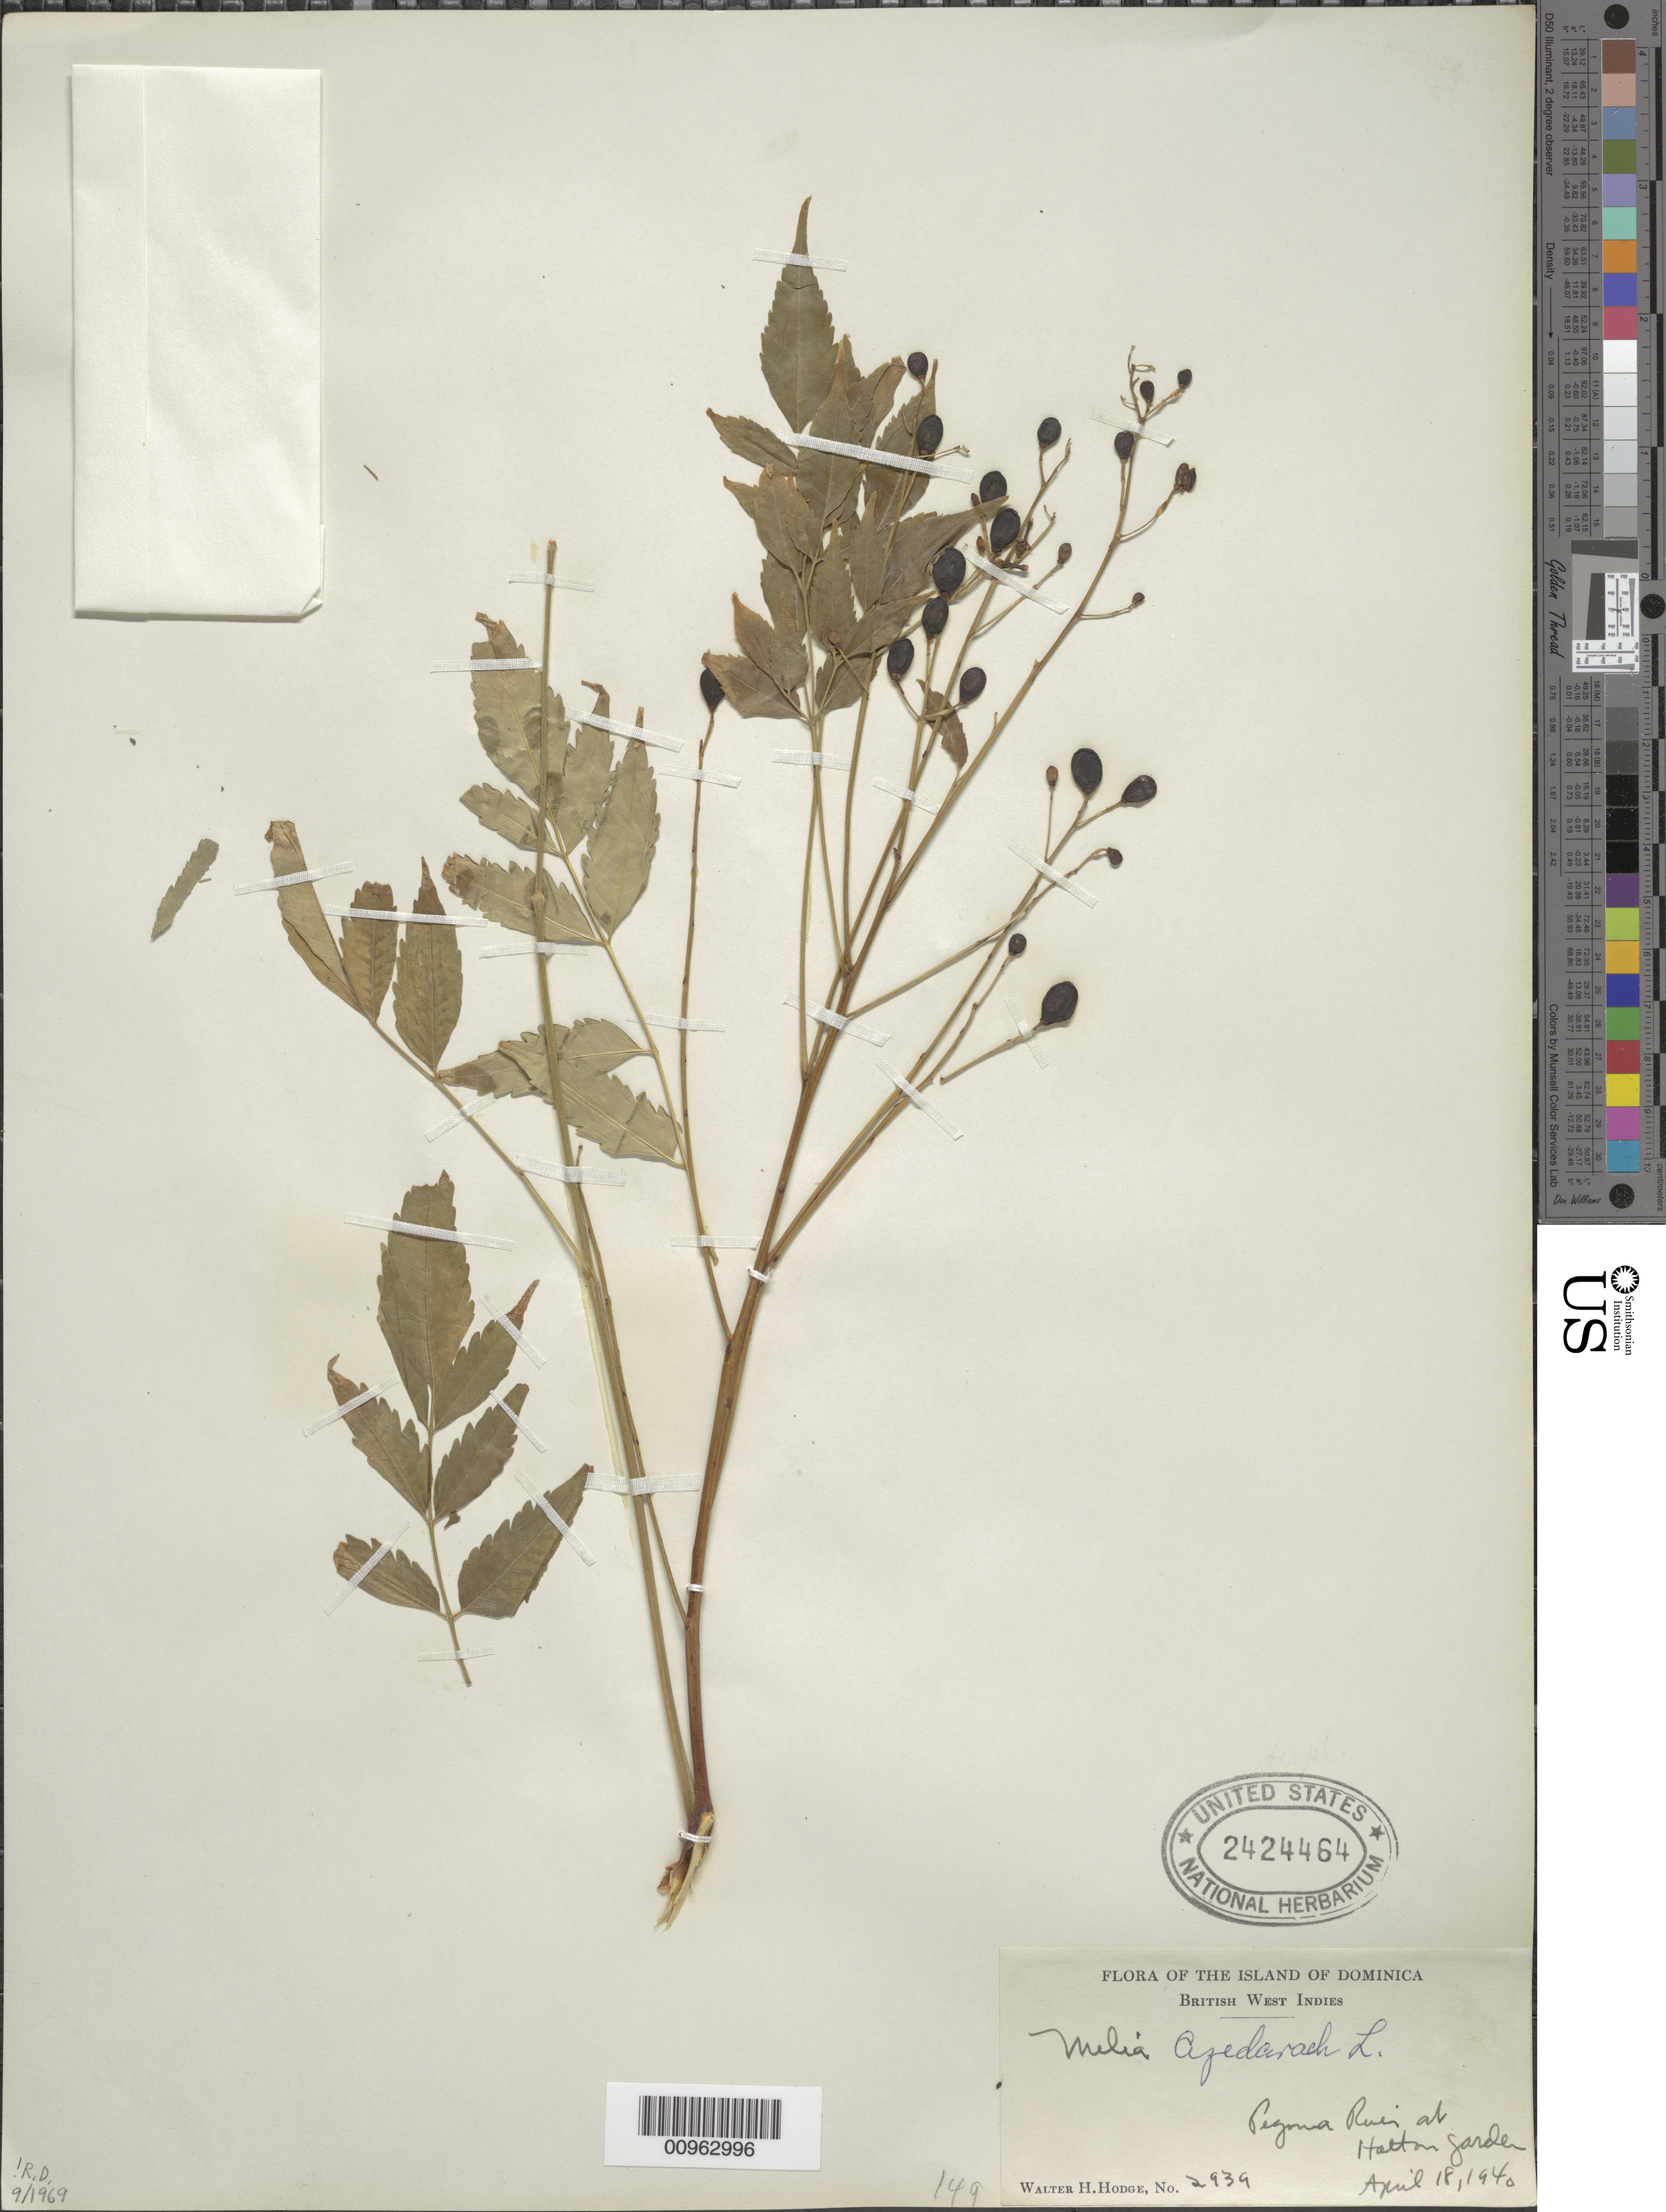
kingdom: Plantae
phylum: Tracheophyta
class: Magnoliopsida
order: Sapindales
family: Meliaceae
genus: Melia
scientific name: Melia azedarach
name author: L.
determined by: DeFilipps, R. A.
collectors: W. Hodge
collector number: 2939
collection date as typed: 18 Apr 1940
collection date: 1940-04-18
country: Dominica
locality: Pegoua River at Hatton Garden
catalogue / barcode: US 2424464